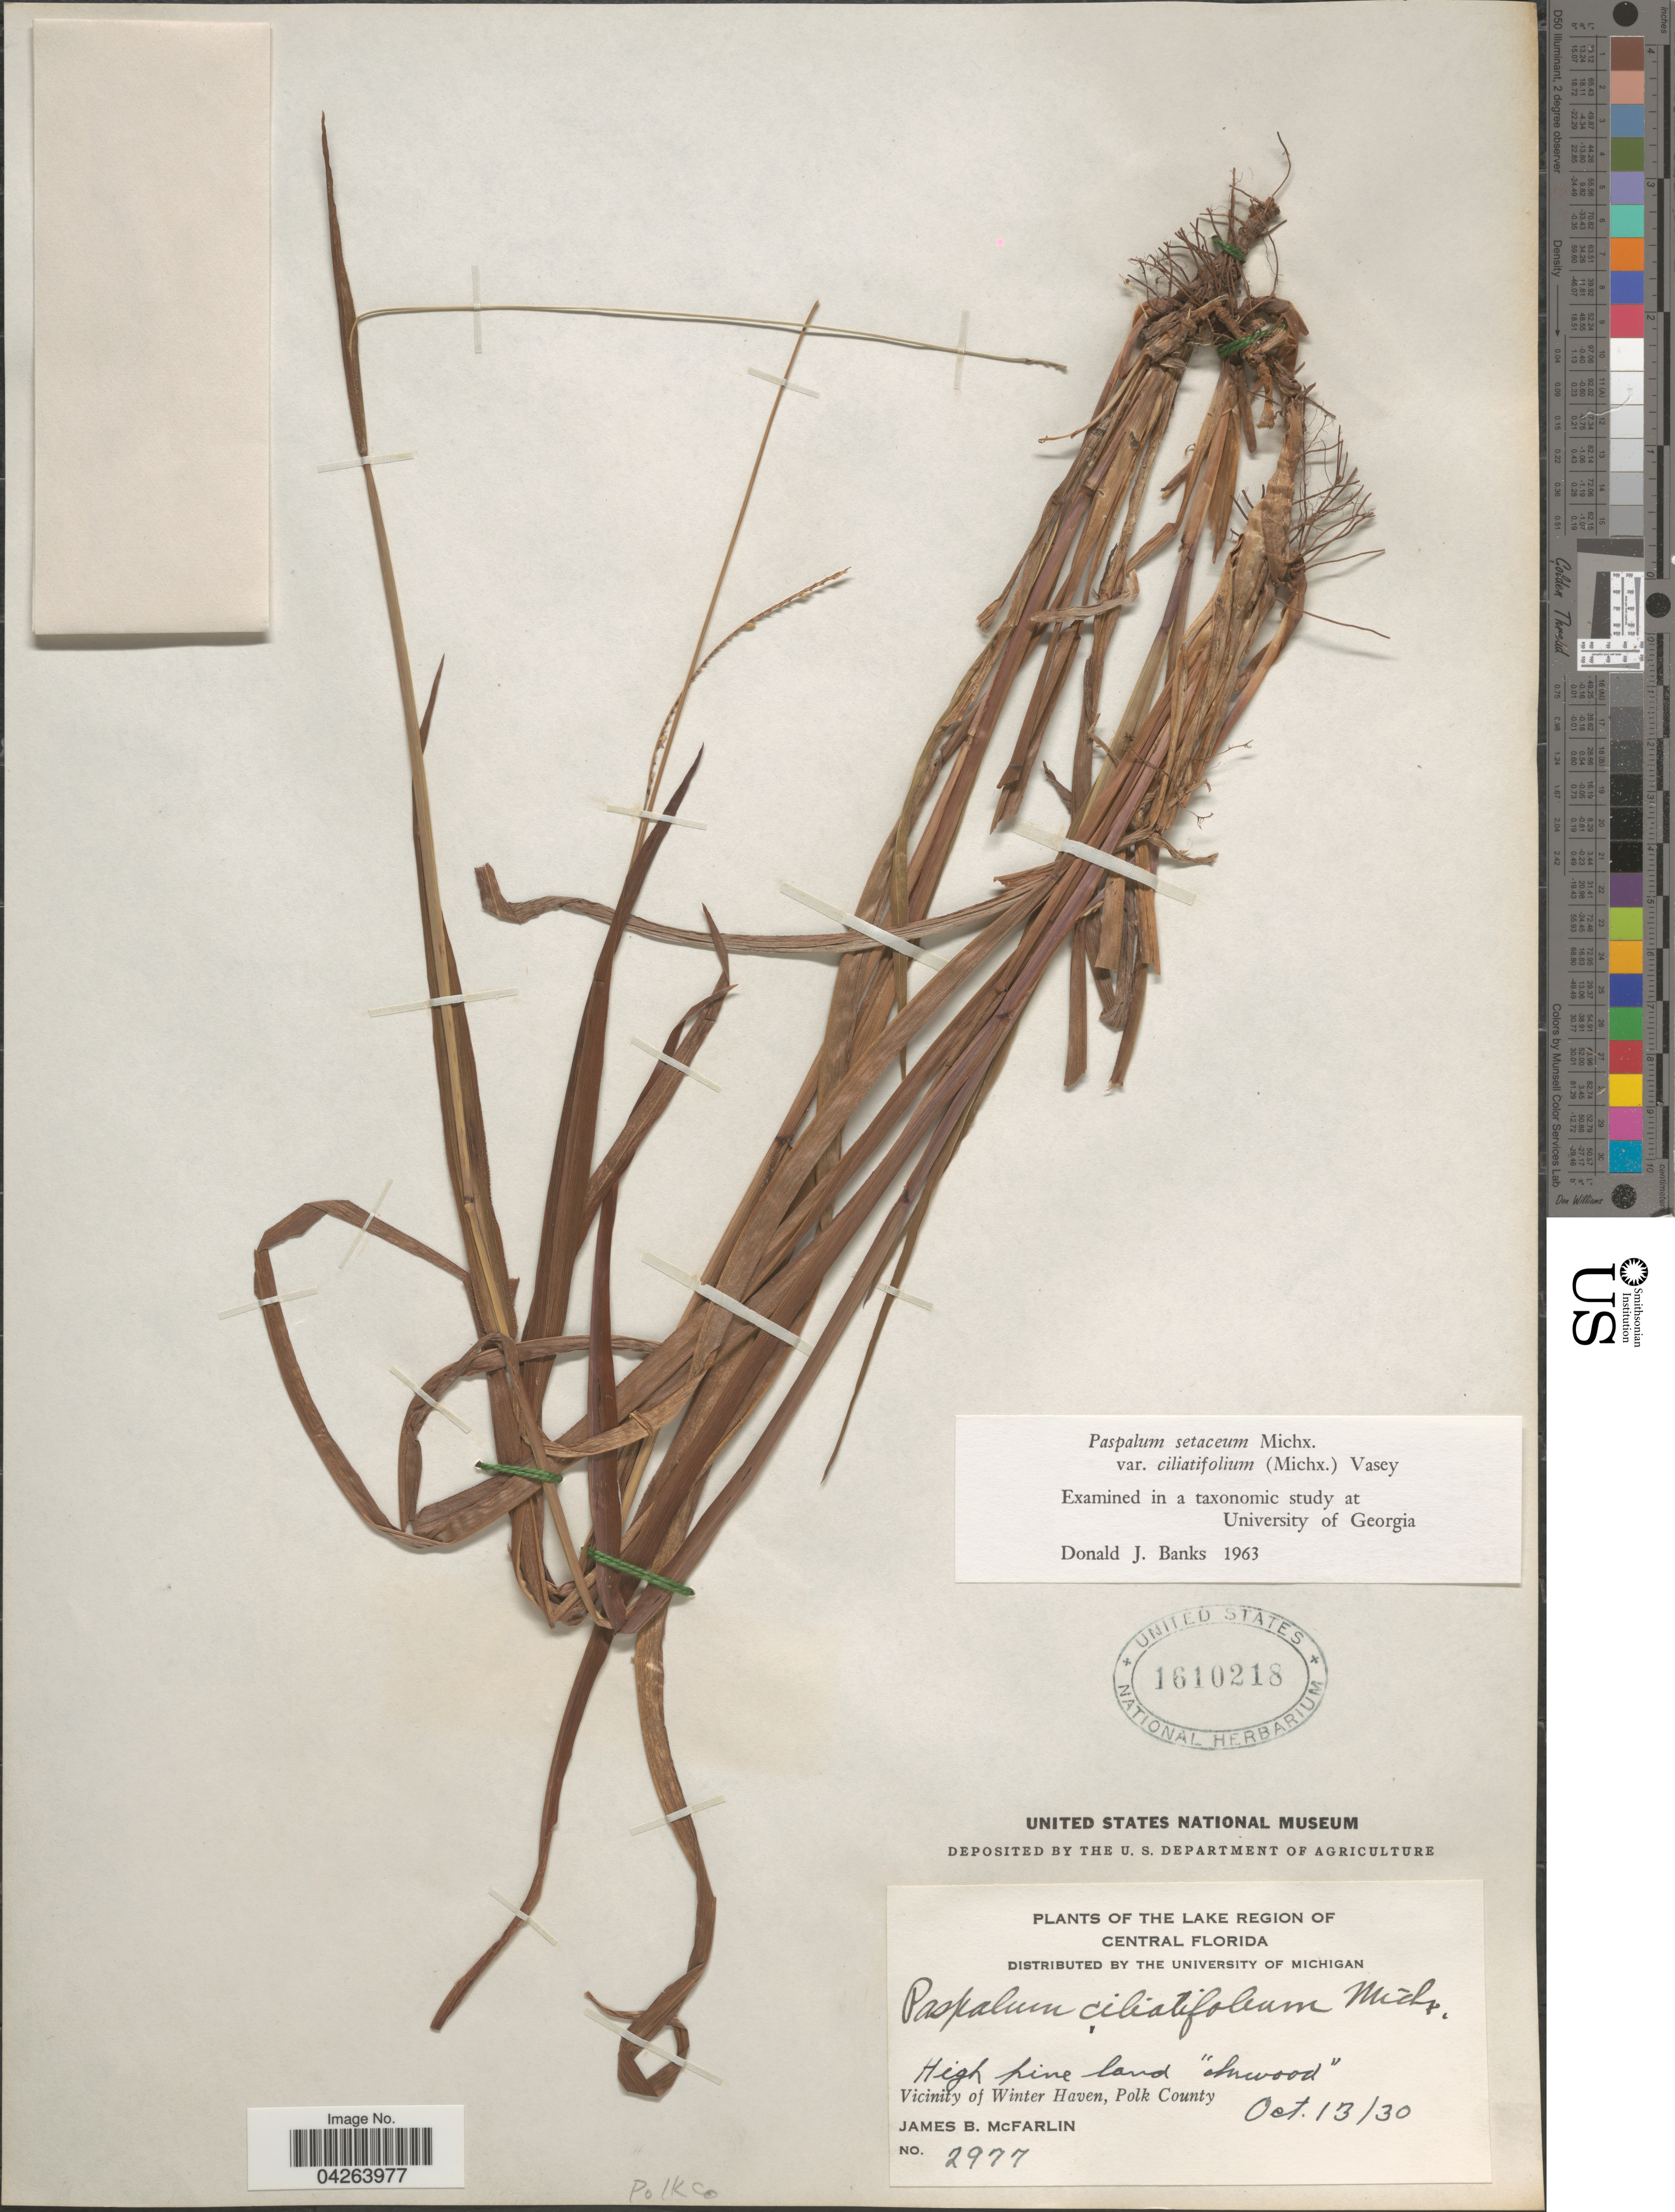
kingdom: Plantae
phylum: Tracheophyta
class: Liliopsida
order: Poales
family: Poaceae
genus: Paspalum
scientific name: Paspalum setaceum var. ciliatifolium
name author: (Michx.) Vasey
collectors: J. McFarlin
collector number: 2977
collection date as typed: Transcribed d/m/y: 13/10/30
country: United States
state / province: Florida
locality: The Lake Region of Central Florida. Vicinity of Winter Haven, Polk County.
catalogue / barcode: US 1610218